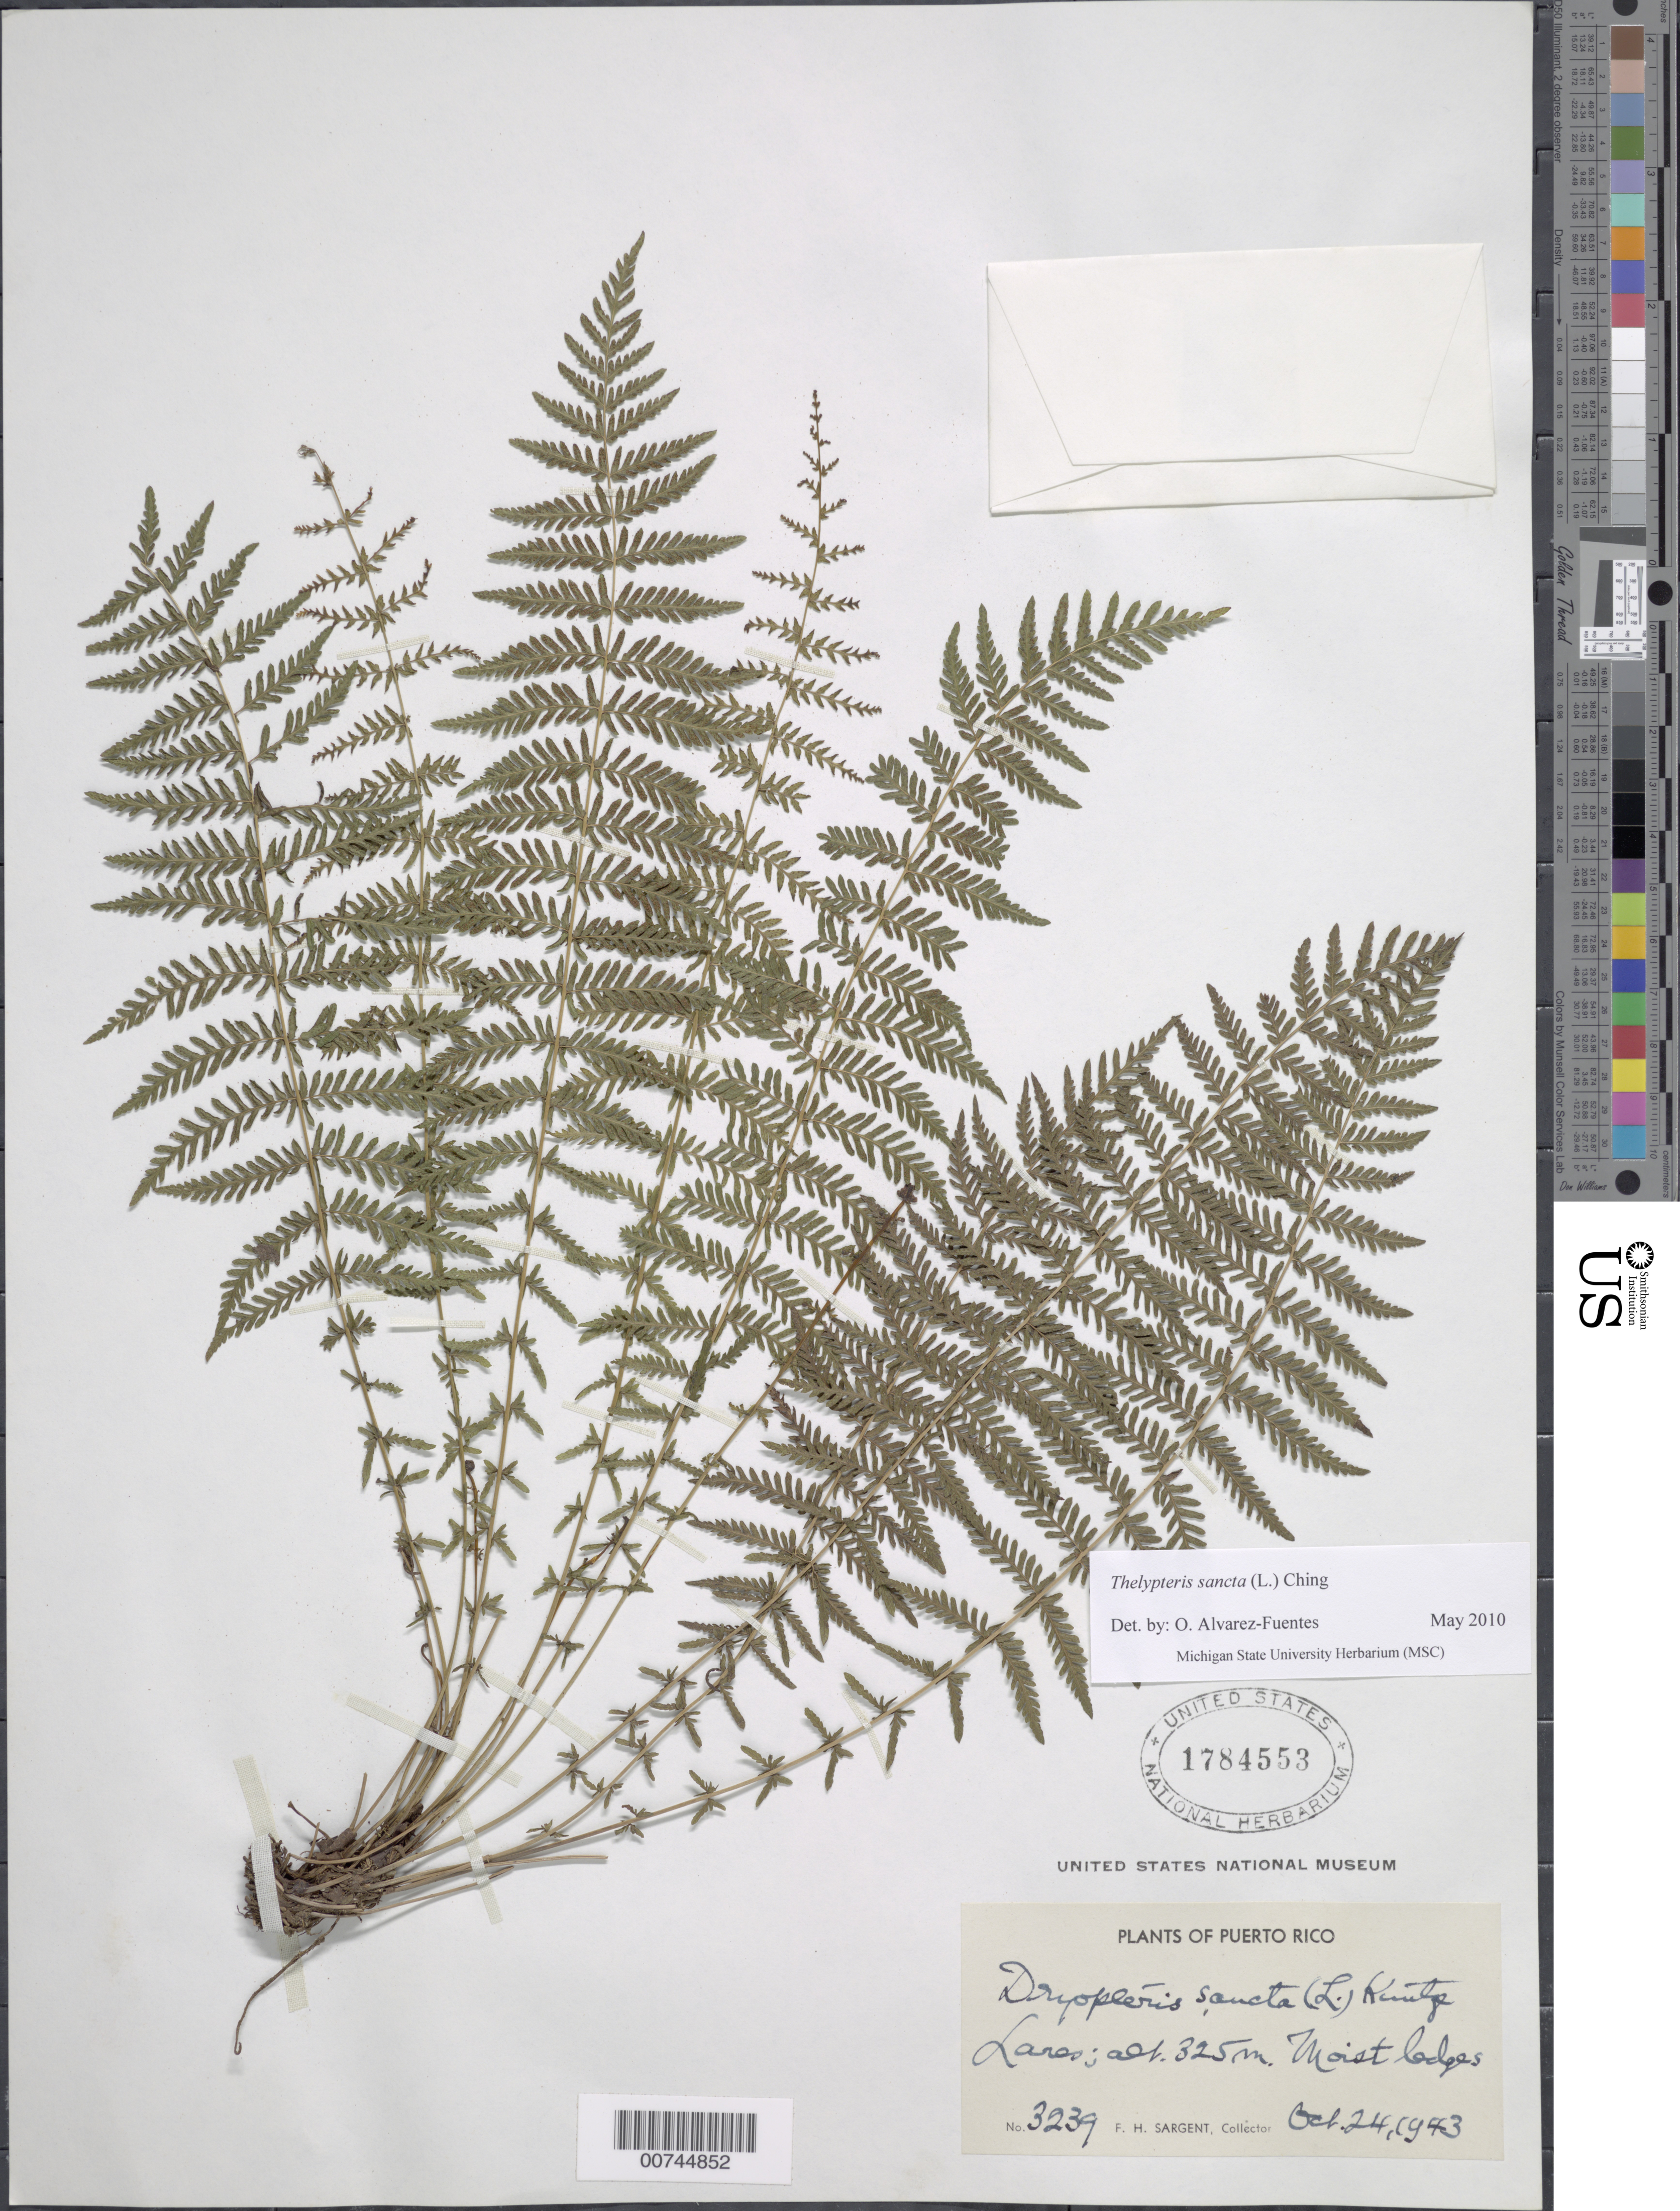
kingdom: Plantae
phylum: Tracheophyta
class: Polypodiopsida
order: Polypodiales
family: Thelypteridaceae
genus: Amauropelta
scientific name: Amauropelta sancta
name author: (L.) Pic. Serm.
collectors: F. H. Sargent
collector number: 3239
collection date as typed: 24 Oct 1943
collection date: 1943-10-24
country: Puerto Rico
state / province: Lares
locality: Lares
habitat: Moist lodges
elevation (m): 325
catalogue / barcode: US 1784553